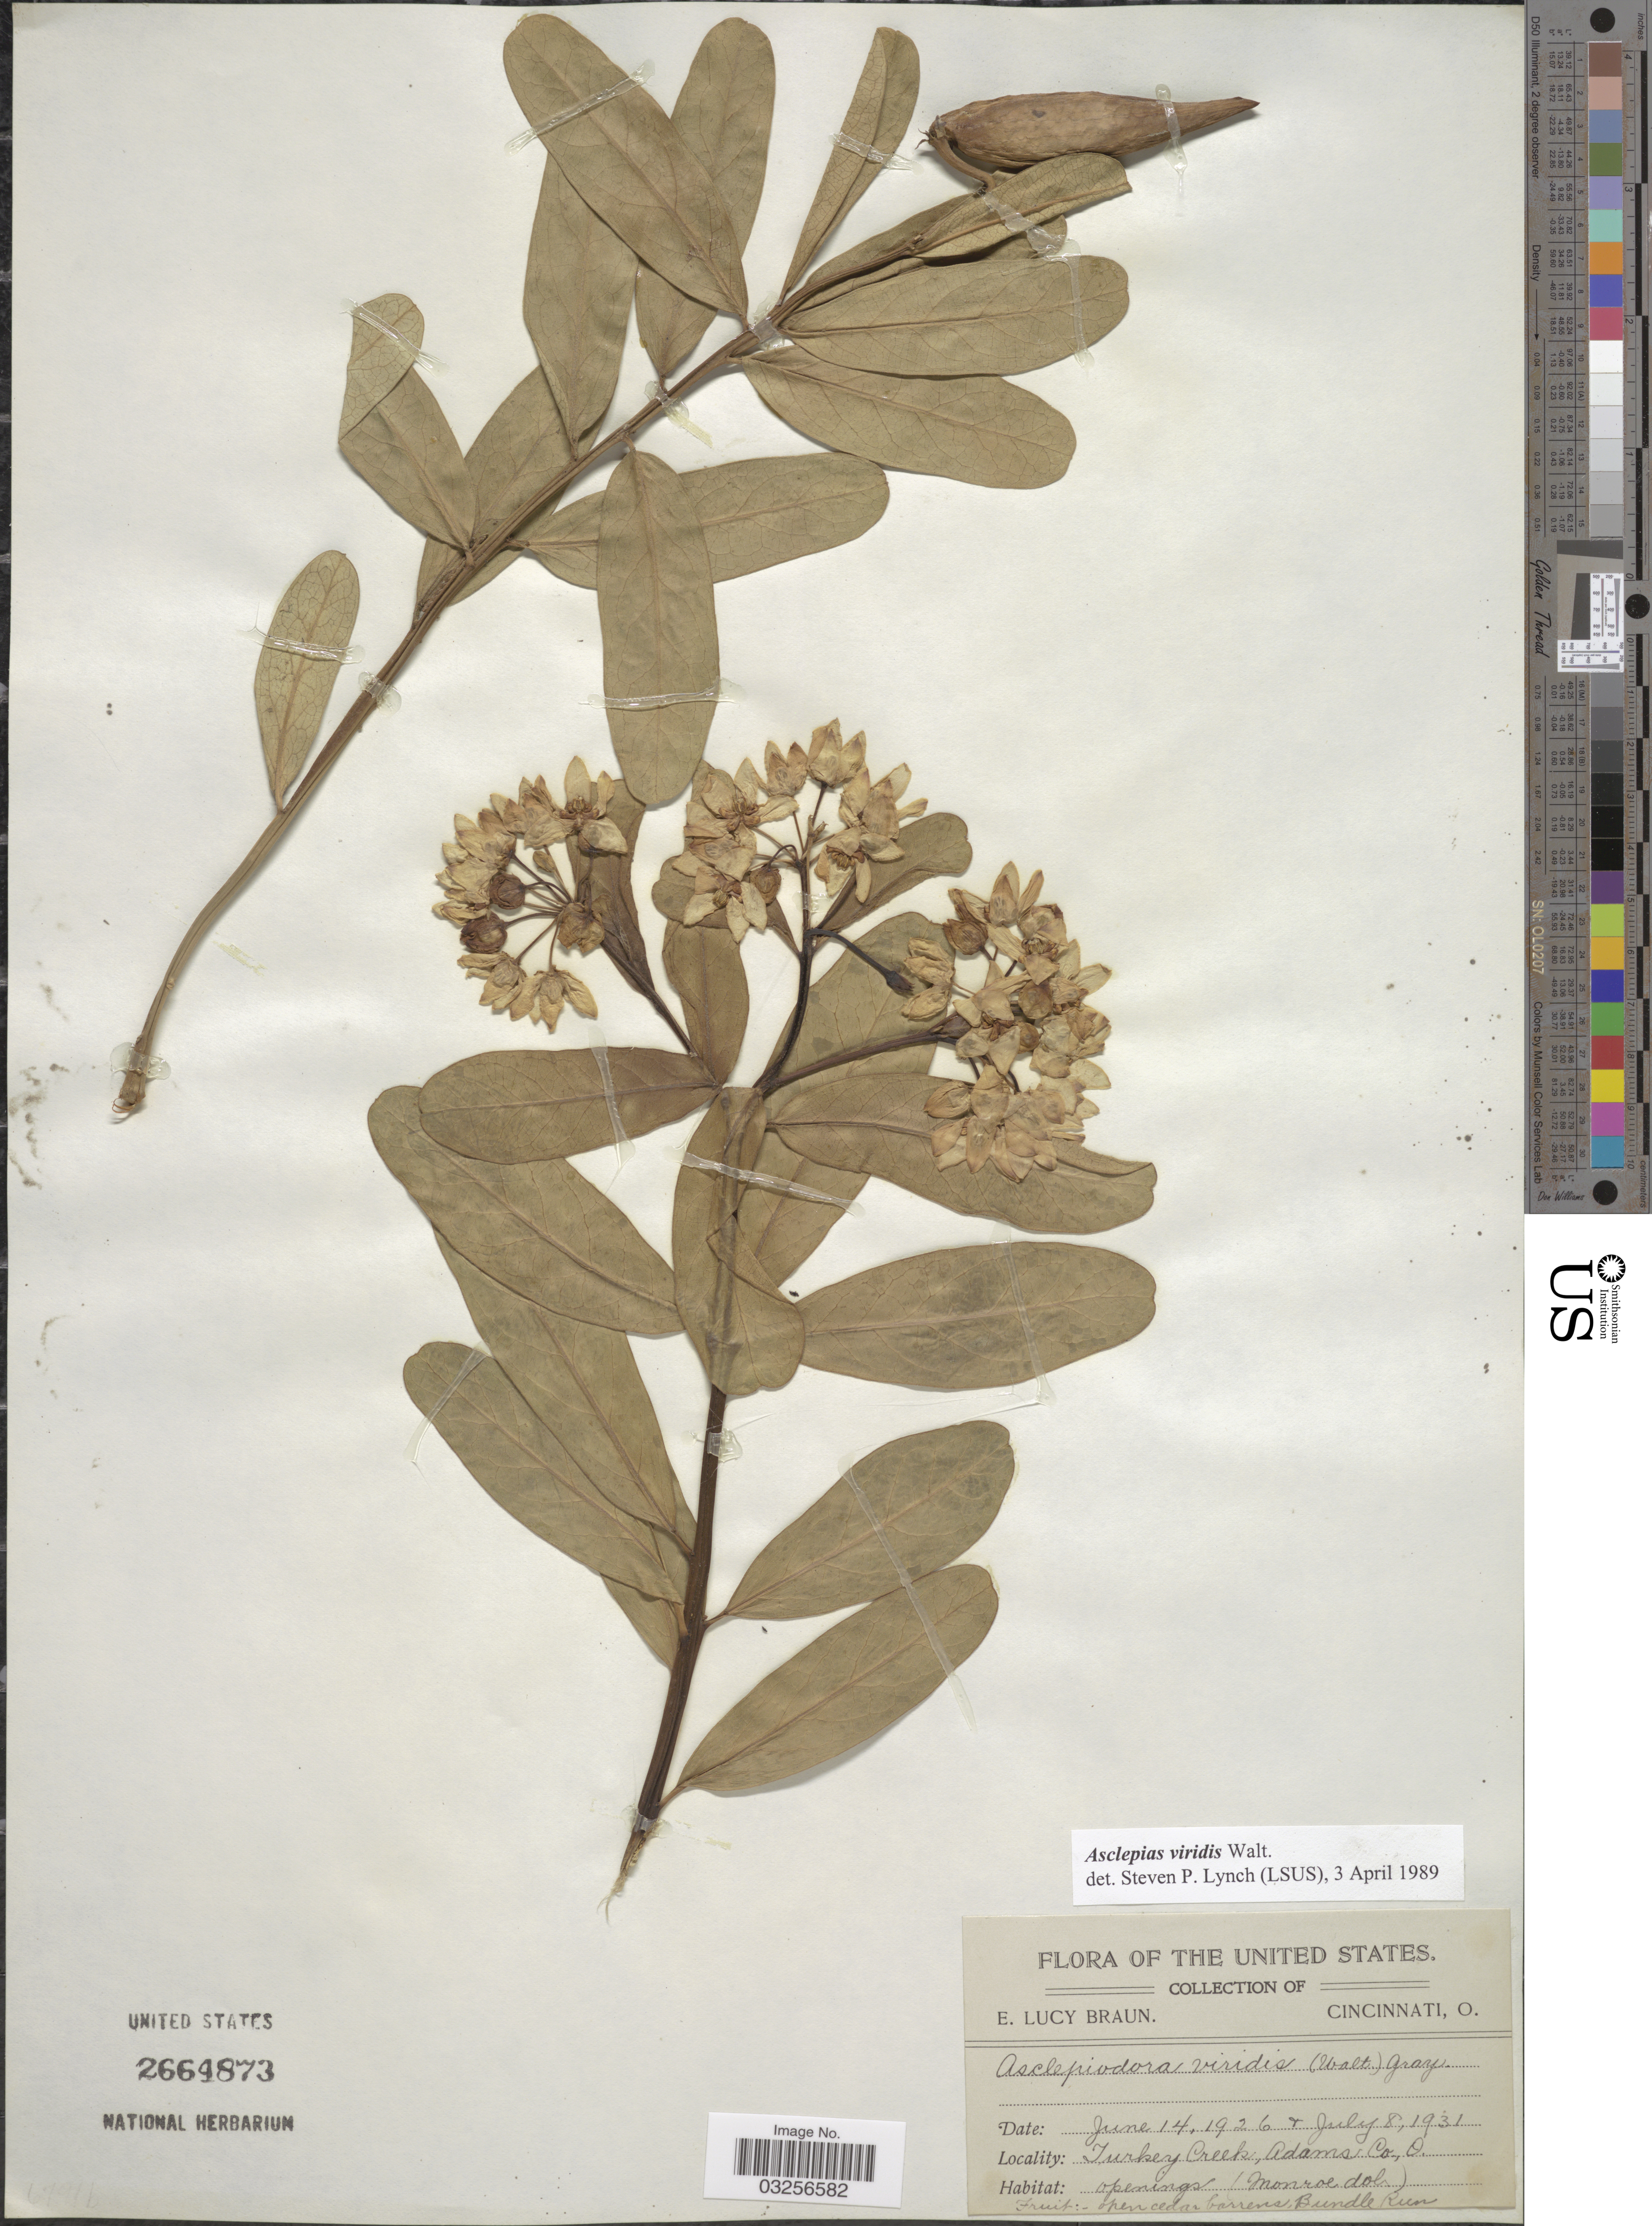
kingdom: Plantae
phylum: Tracheophyta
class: Magnoliopsida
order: Gentianales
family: Apocynaceae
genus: Asclepias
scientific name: Asclepias viridis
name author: Walter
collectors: E. Braun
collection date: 1926-06-14/1931-07-08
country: United States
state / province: Ohio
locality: Turkey Creek, Adams Co., O.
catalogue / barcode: US 2664873